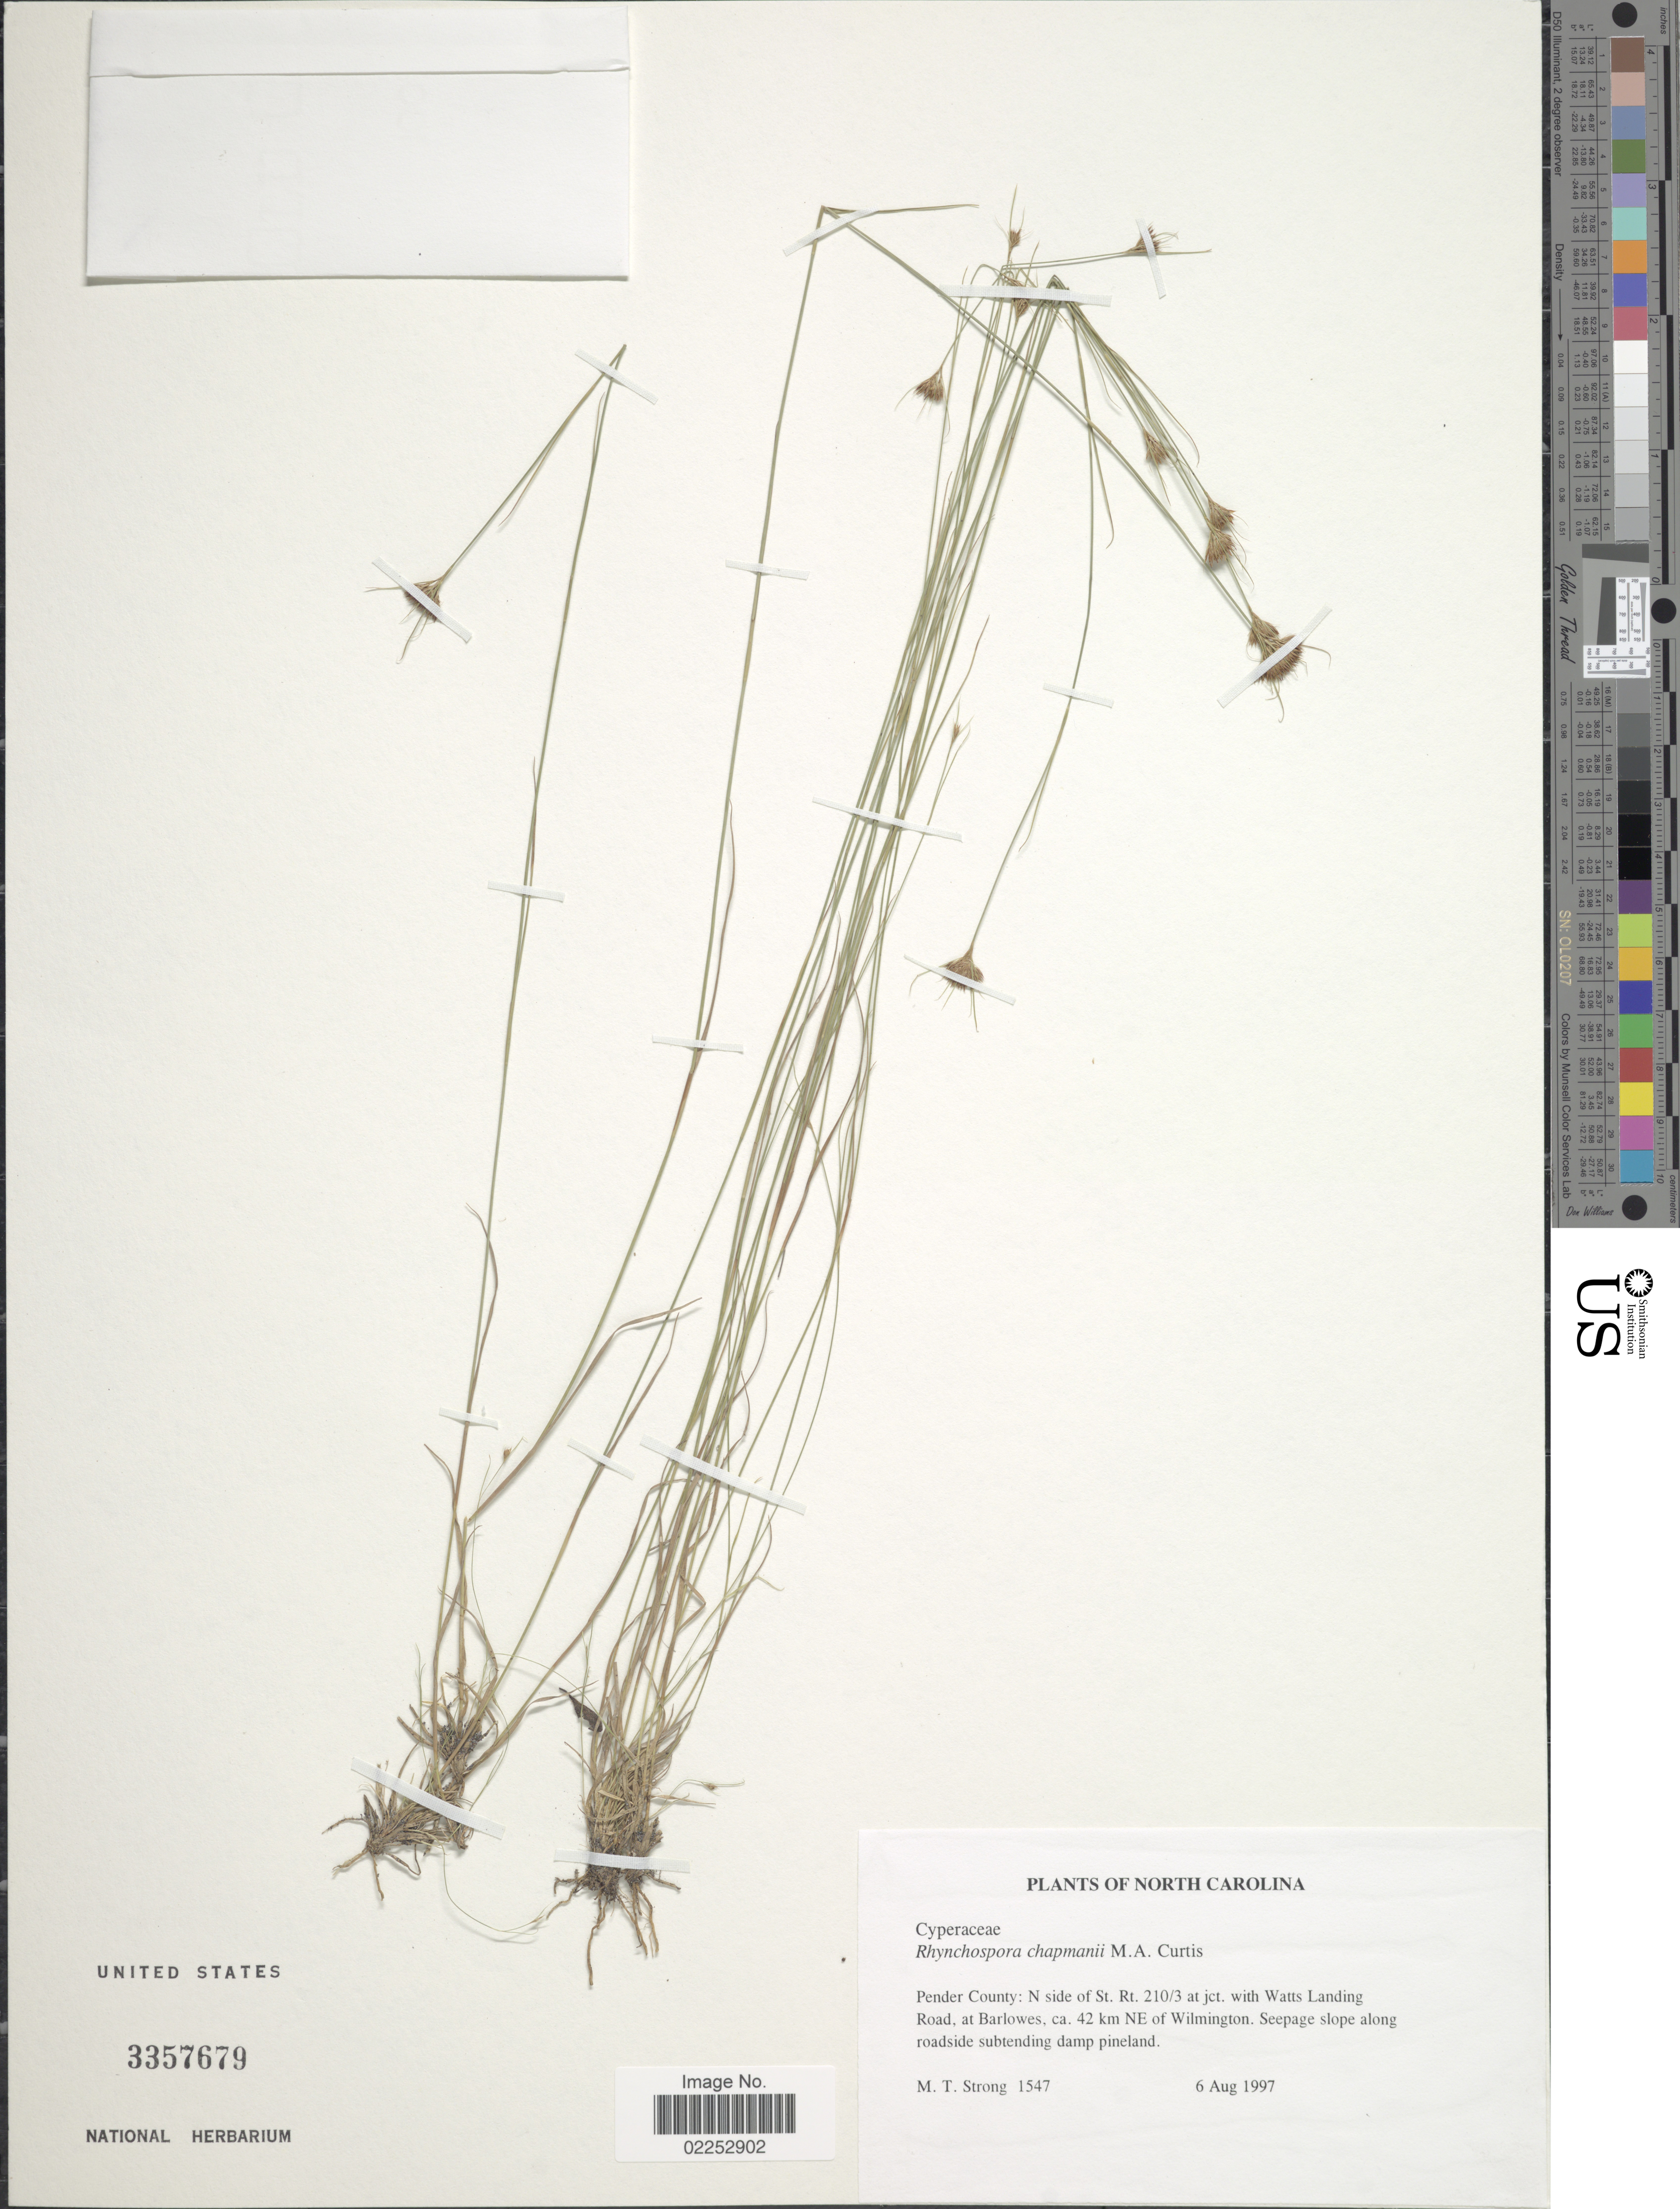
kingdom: Plantae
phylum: Tracheophyta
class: Liliopsida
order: Poales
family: Cyperaceae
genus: Rhynchospora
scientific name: Rhynchospora chapmanii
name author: M.A. Curtis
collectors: M. T. Strong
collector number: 1547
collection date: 1997-08-06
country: United States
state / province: North Carolina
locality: Pender County: N side of St. Rt. 210/3 at jct. with Watts Landing Road, at Barbowes, ca. 42 km NE of Wilmington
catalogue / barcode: US 3357679